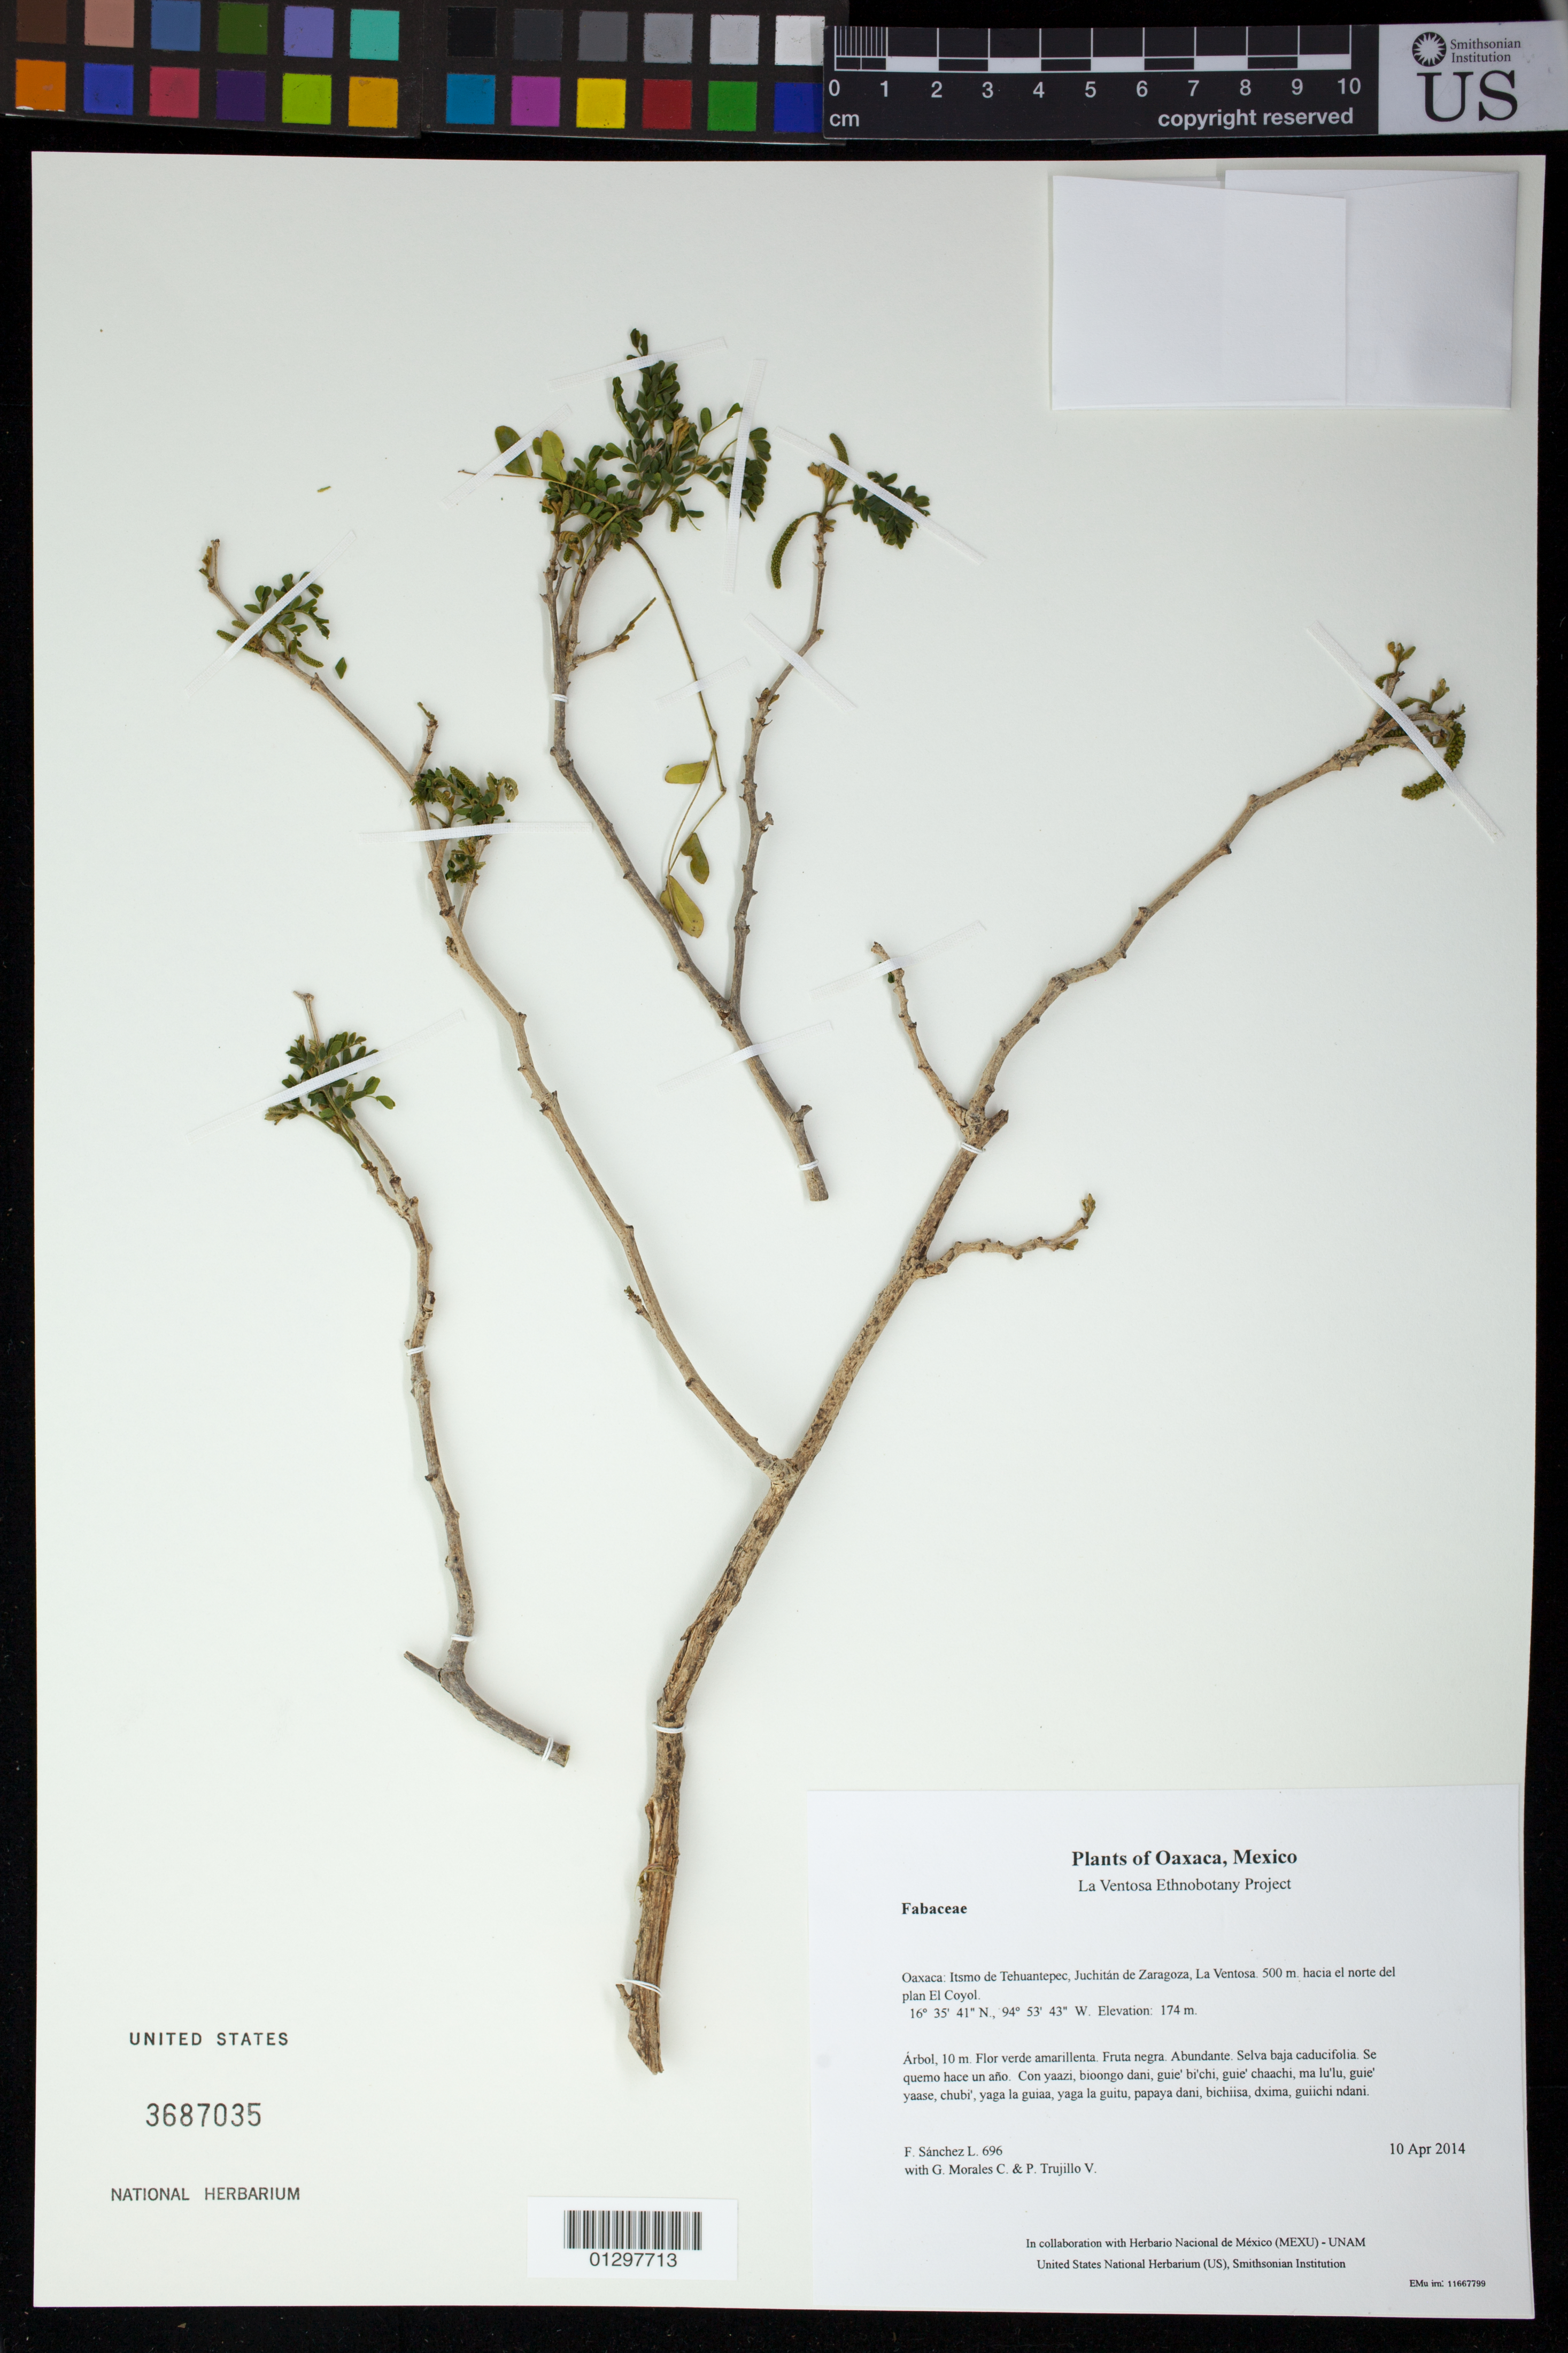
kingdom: Plantae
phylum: Tracheophyta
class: Magnoliopsida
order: Fabales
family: Fabaceae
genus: Piptadenia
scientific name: Piptadenia sp.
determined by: Cruz D., R.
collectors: F. Sánchez L., G. Morales C. & P. Trujillo V.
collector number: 696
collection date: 2014-04-10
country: Mexico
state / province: Oaxaca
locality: Itsmo de Tehuantepec, Juchitán de Zaragoza, La Ventosa. 500 m. hacia el norte del plan El Coyol.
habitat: Selva baja caducifolia. Se quemo hace un año.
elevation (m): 174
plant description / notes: JEBOT, MEXU, SERO, US; Yaga. 10 m. Guie' naga' naguchi ga. Cuaananaxhi nayaase. Stale.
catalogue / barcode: US 3687035